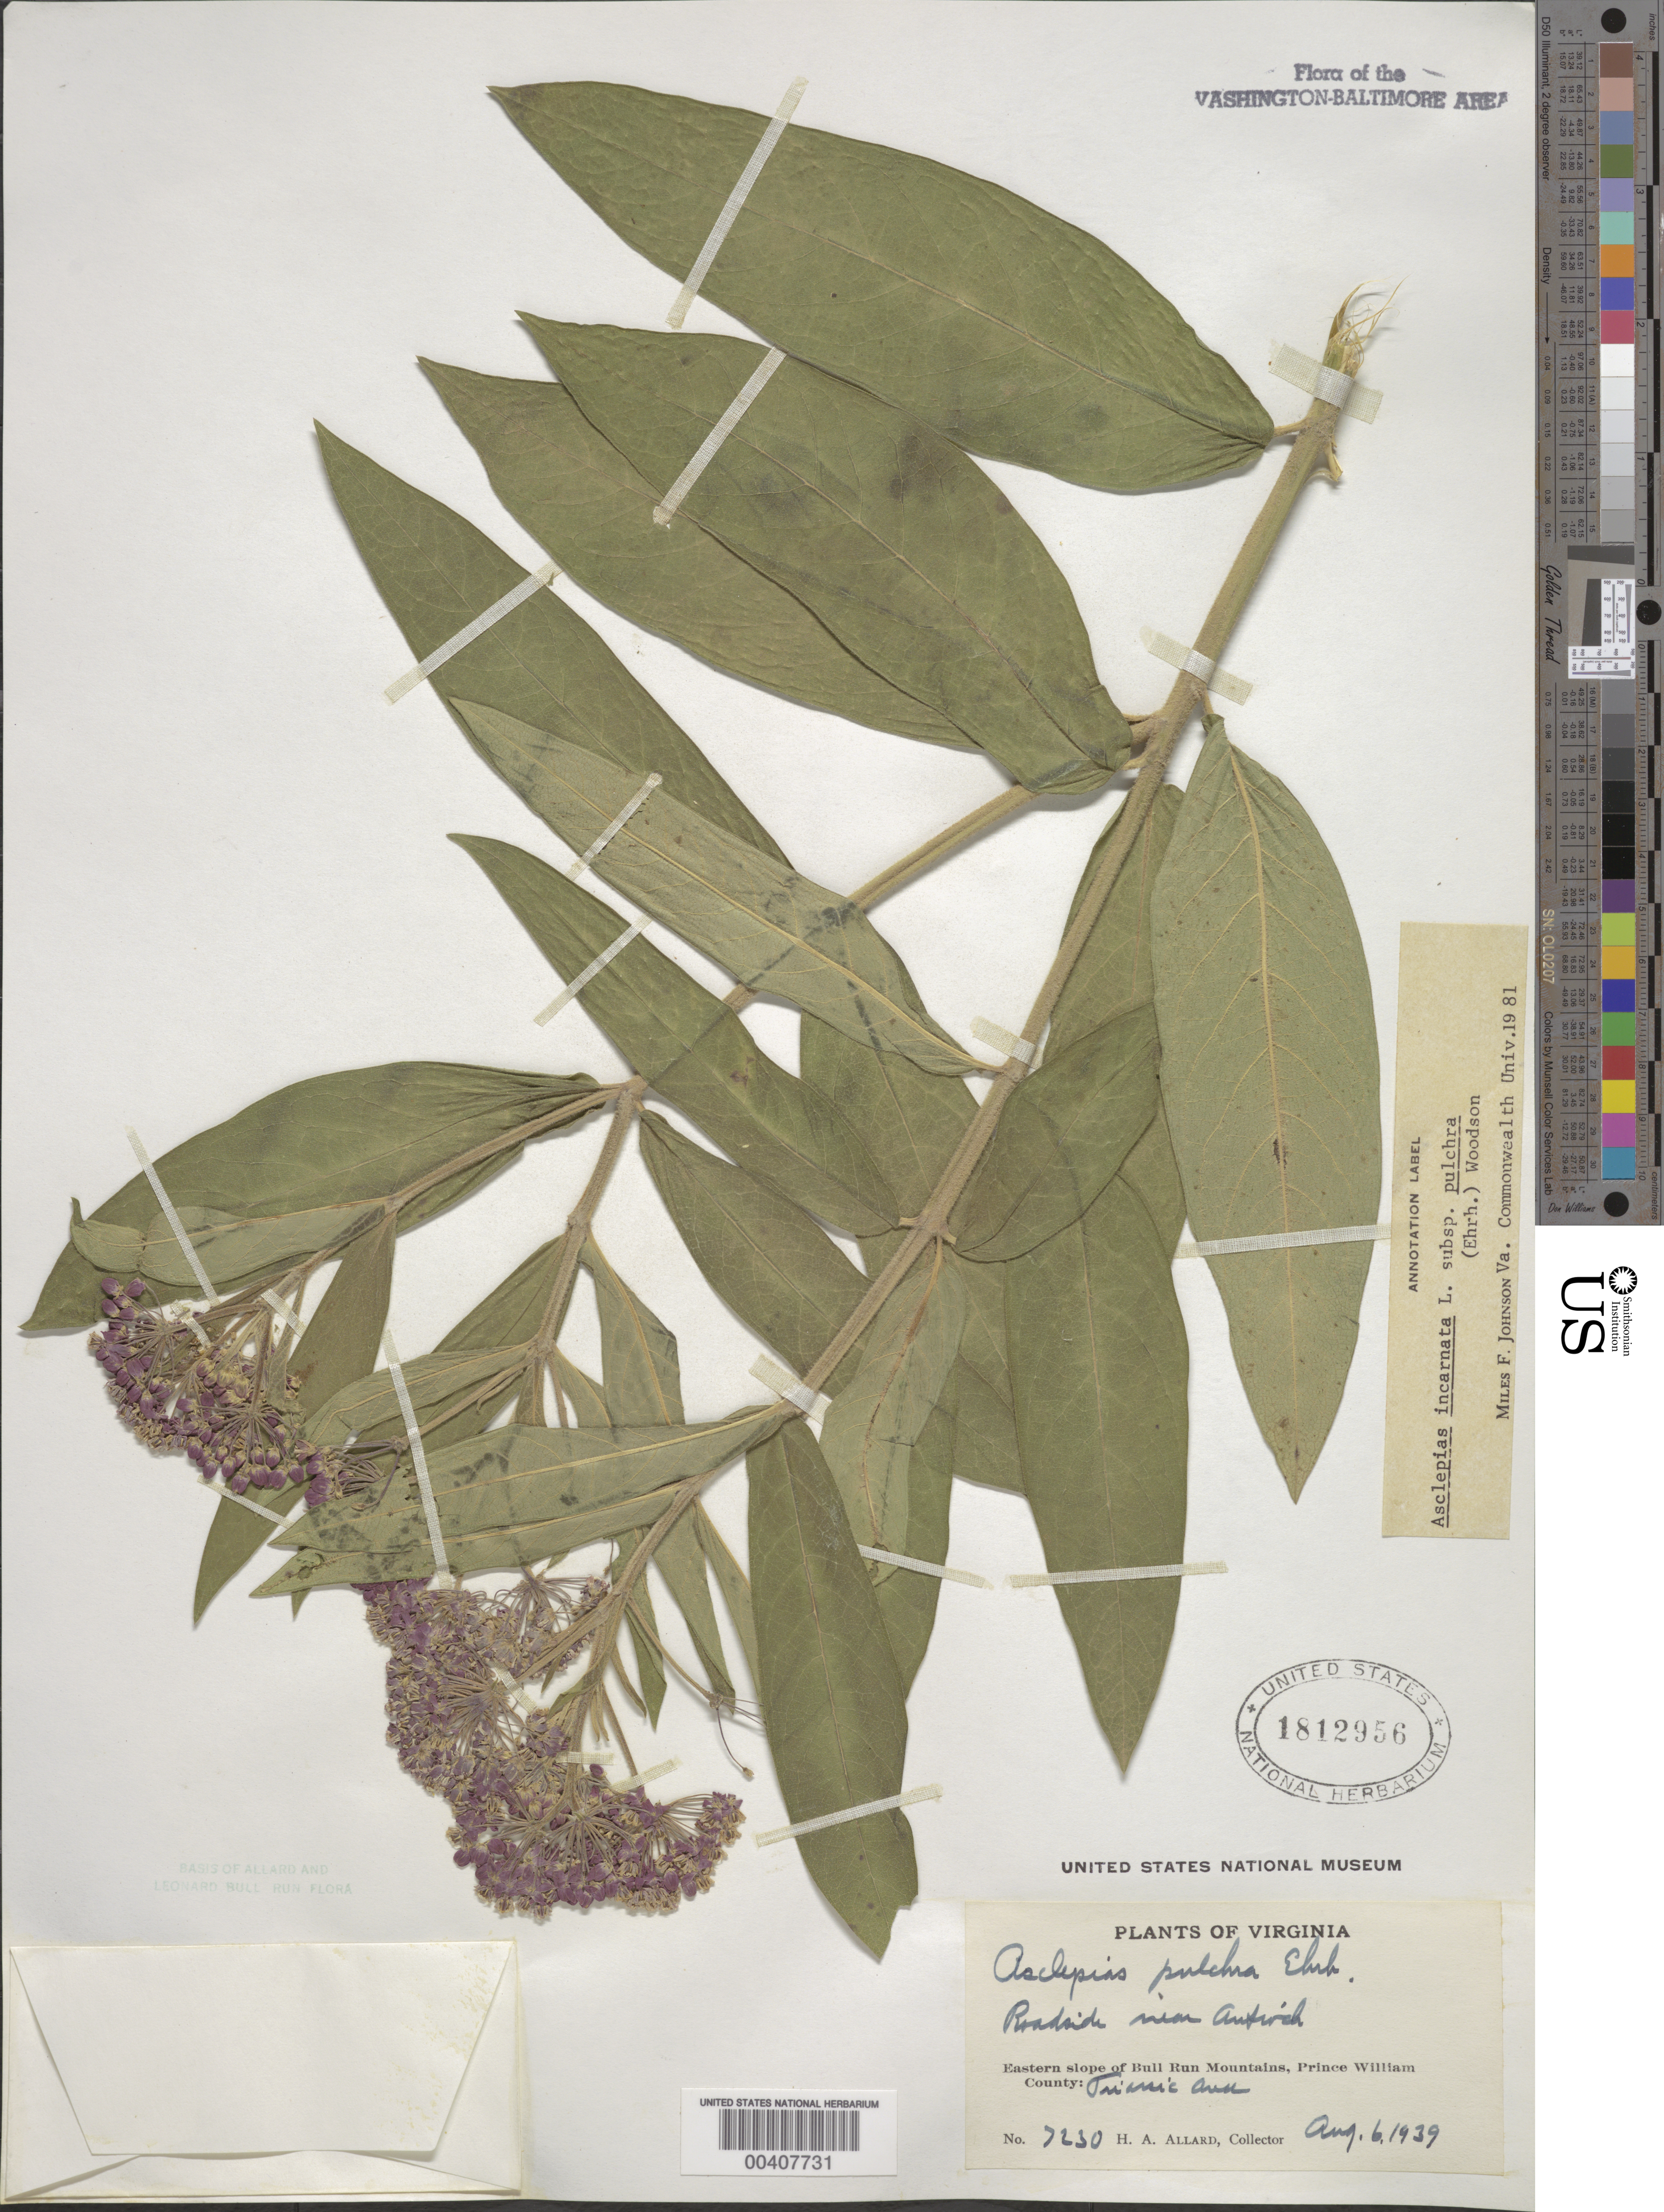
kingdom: Plantae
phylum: Tracheophyta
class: Magnoliopsida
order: Gentianales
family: Apocynaceae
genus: Asclepias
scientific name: Asclepias incarnata subsp. pulchra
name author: (Ehrh. ex Willd.) Woodson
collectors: H. A. Allard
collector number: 7230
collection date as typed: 06 Aug 1939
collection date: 1939-08-06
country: United States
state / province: Virginia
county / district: Prince William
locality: Antioch Area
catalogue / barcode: US 1812956